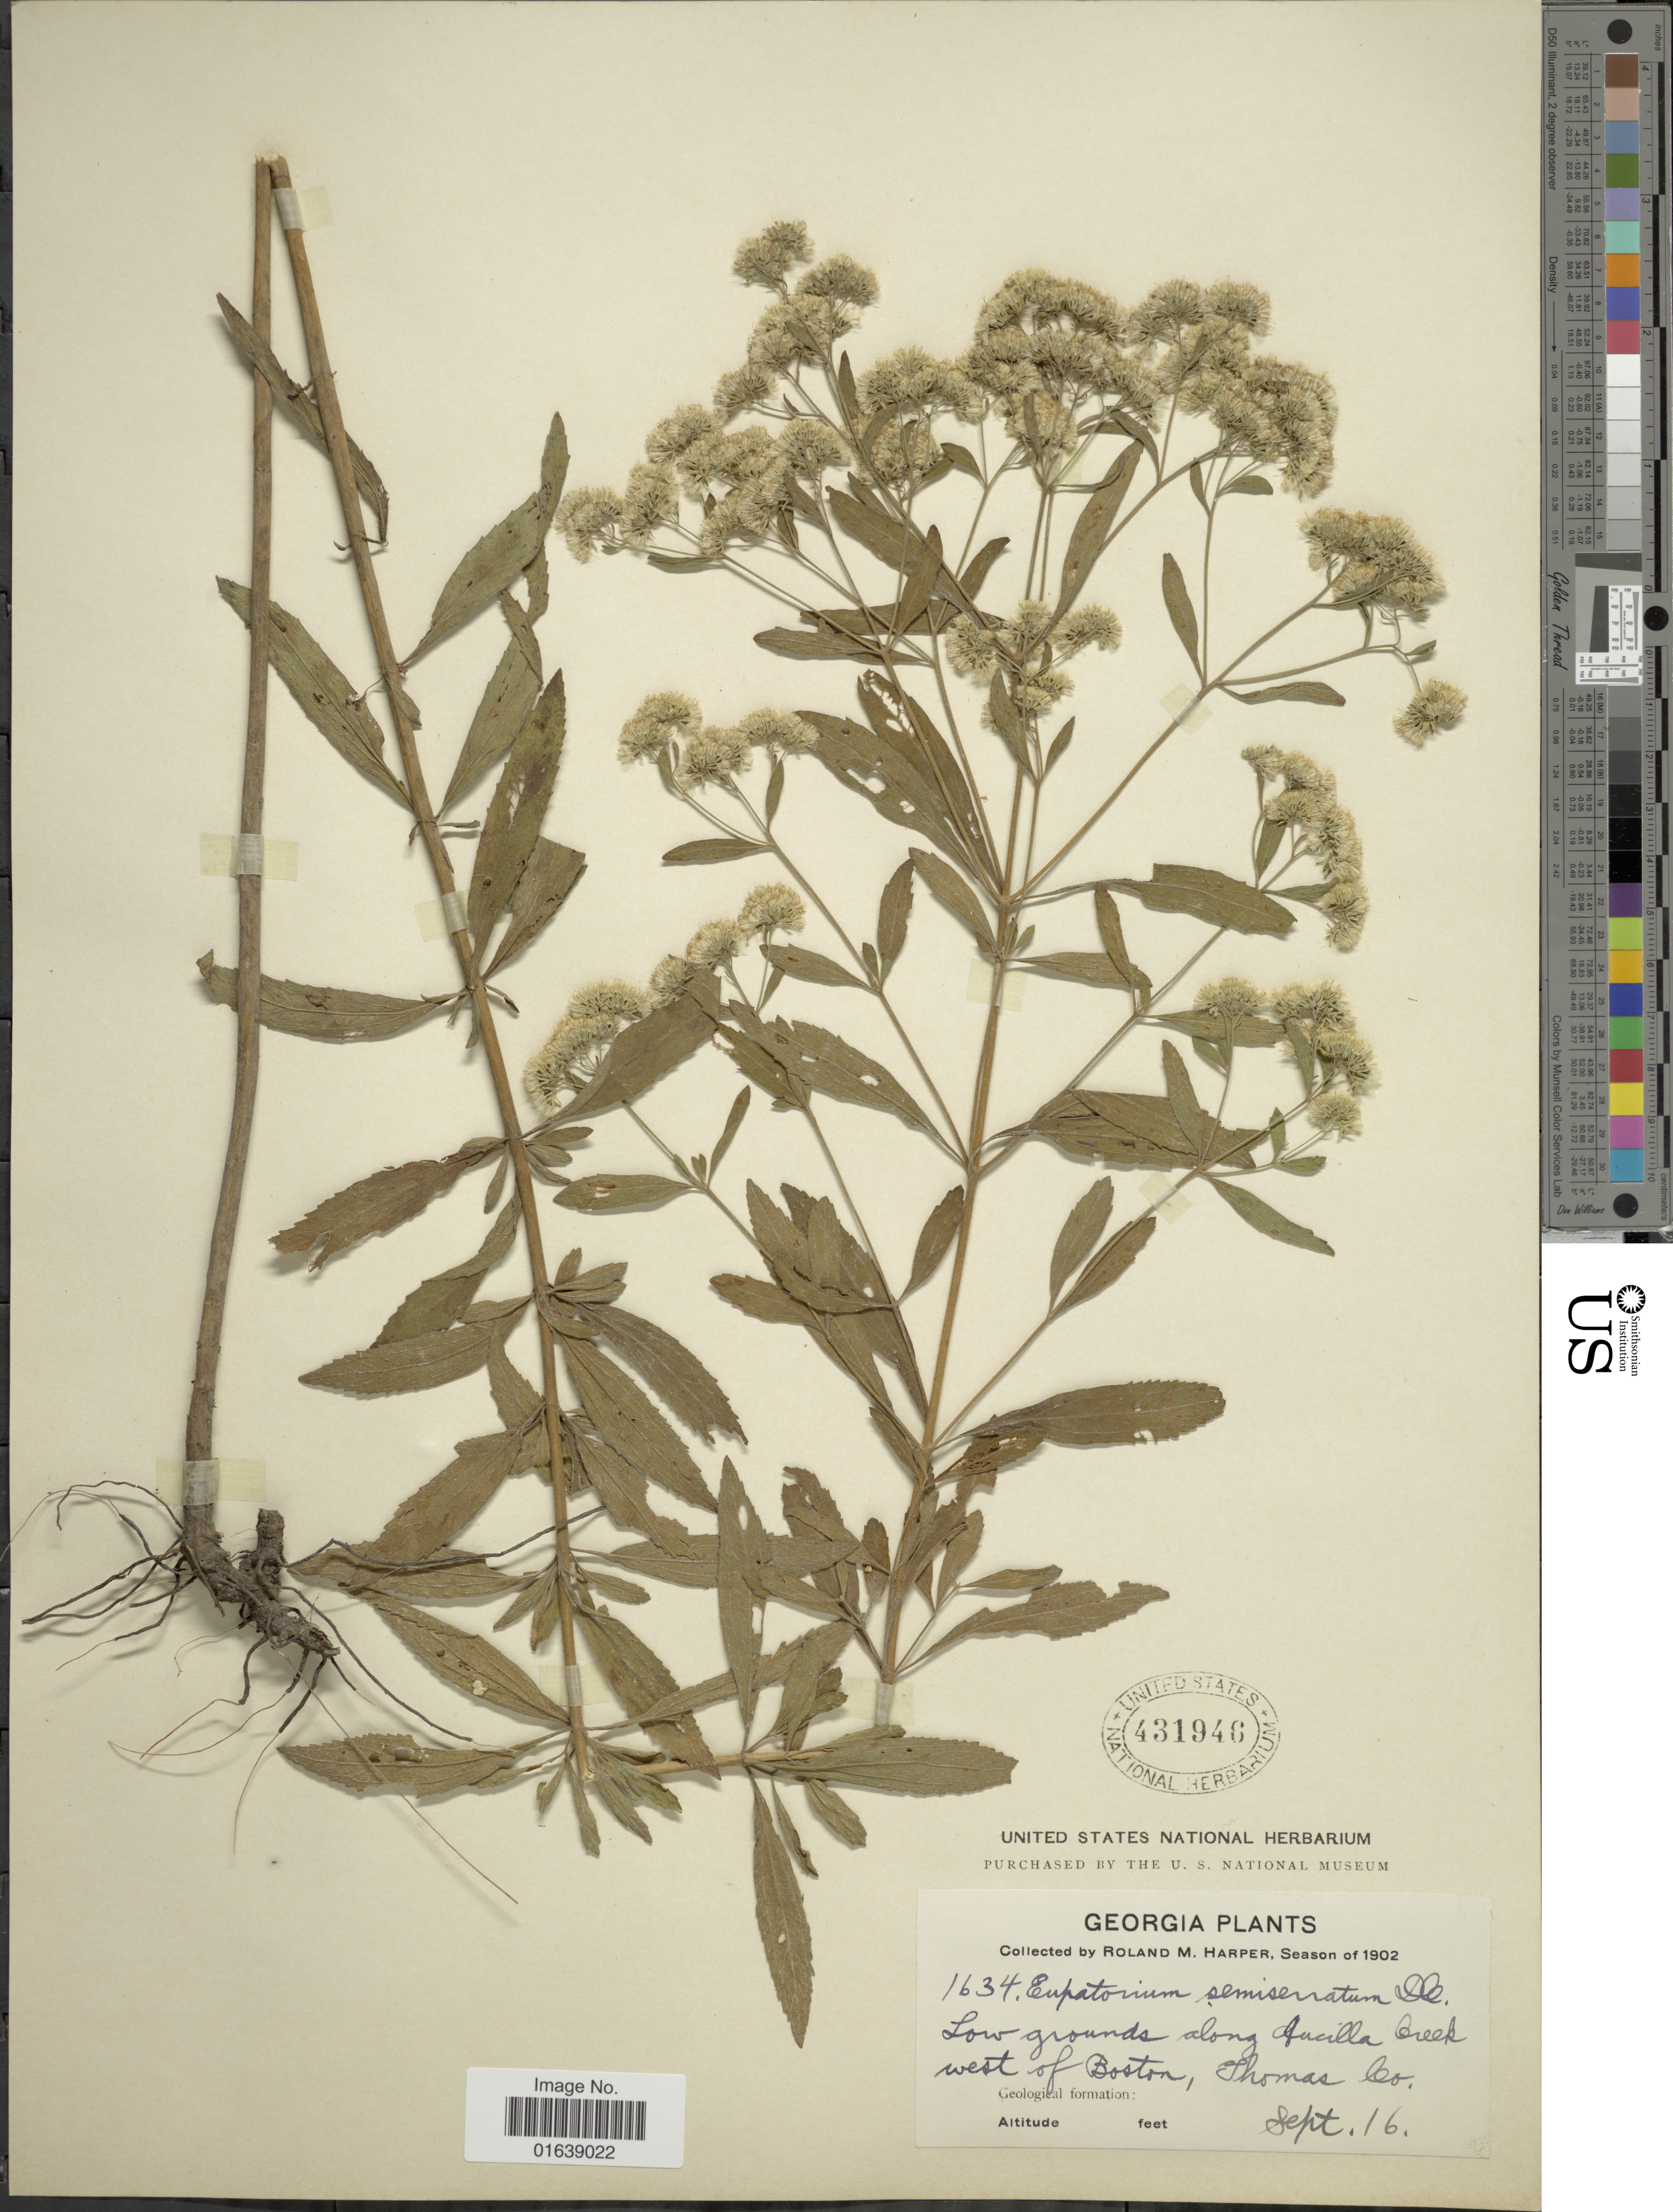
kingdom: Plantae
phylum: Tracheophyta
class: Magnoliopsida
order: Asterales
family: Asteraceae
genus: Eupatorium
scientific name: Eupatorium cuneifolium var. semiserratum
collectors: R. M. Harper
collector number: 1634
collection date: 1902-09-16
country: United States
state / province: Georgia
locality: Low grounds along Aucilla Creek west of Boston, Thomas Co.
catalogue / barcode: US 431946